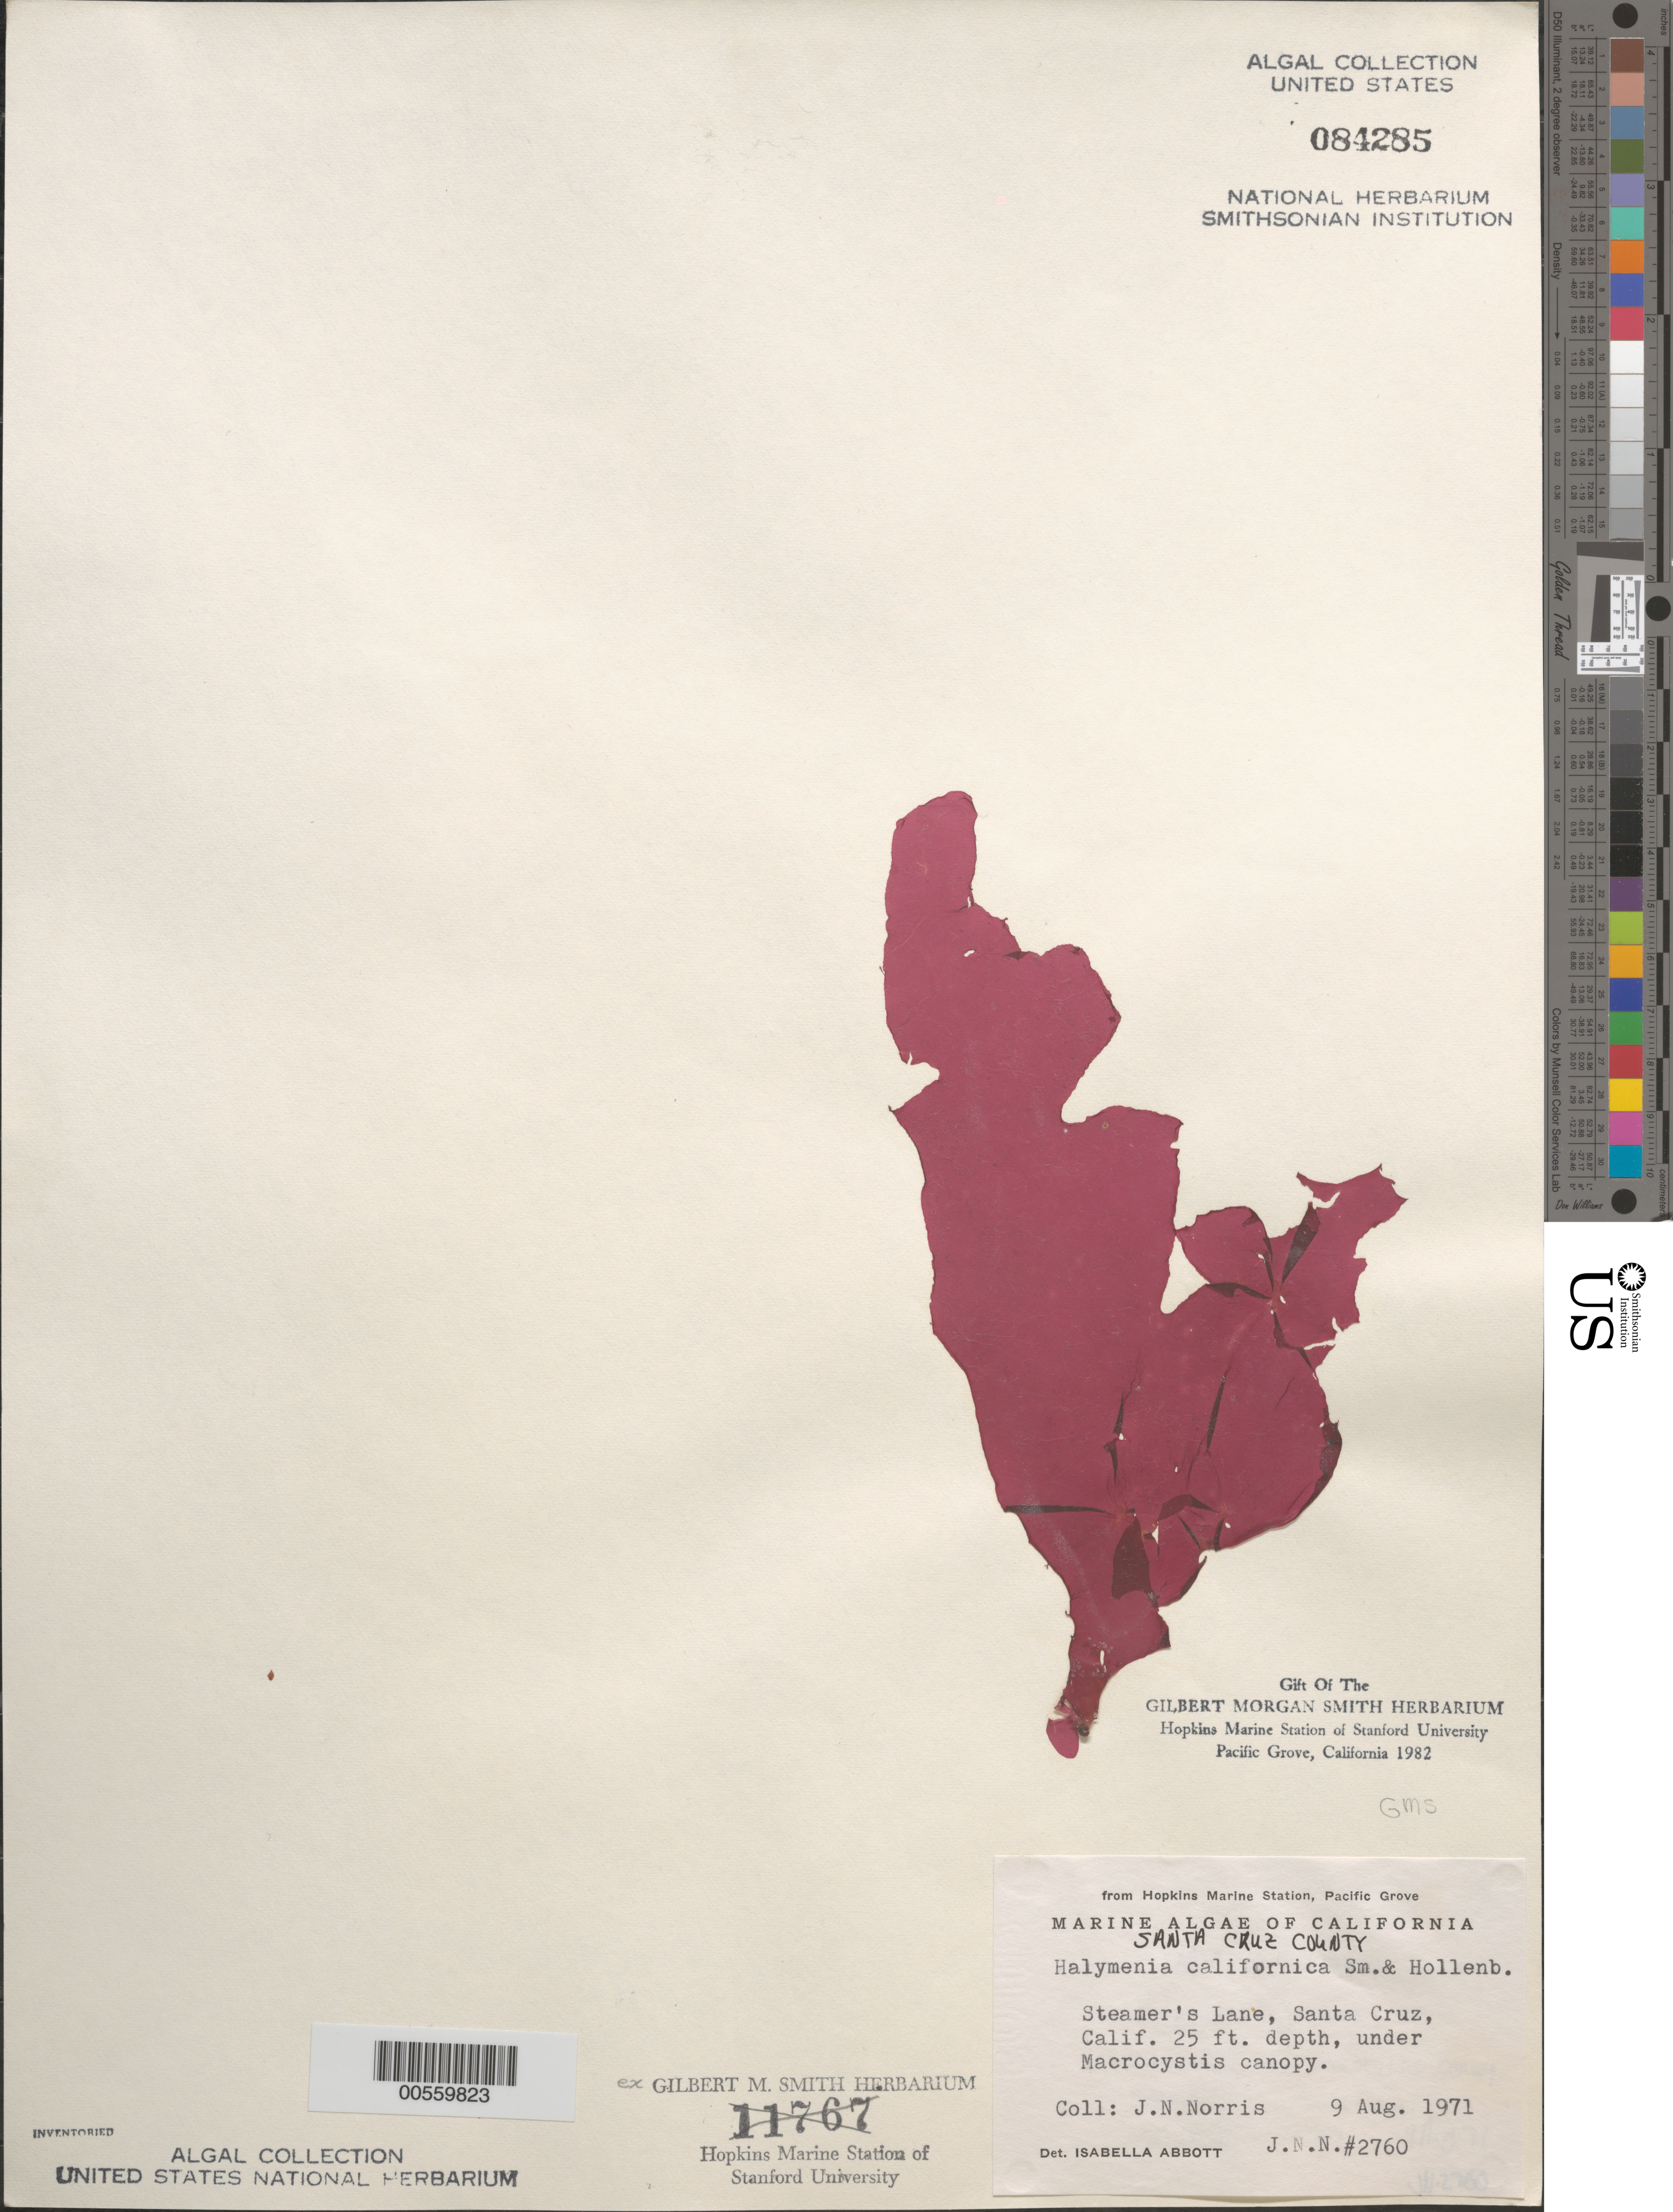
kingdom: Plantae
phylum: Rhodophyta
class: Florideophyceae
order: Halymeniales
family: Halymeniaceae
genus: Halymenia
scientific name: Halymenia californica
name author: G.M. Sm. & Hollenb.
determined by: Abbott, Isabella A.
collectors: J. N. Norris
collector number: JN-2760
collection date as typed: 09 Aug 1971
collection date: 1971-08-09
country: United States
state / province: California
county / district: Santa Cruz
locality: Steamer's Lane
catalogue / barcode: US 84285